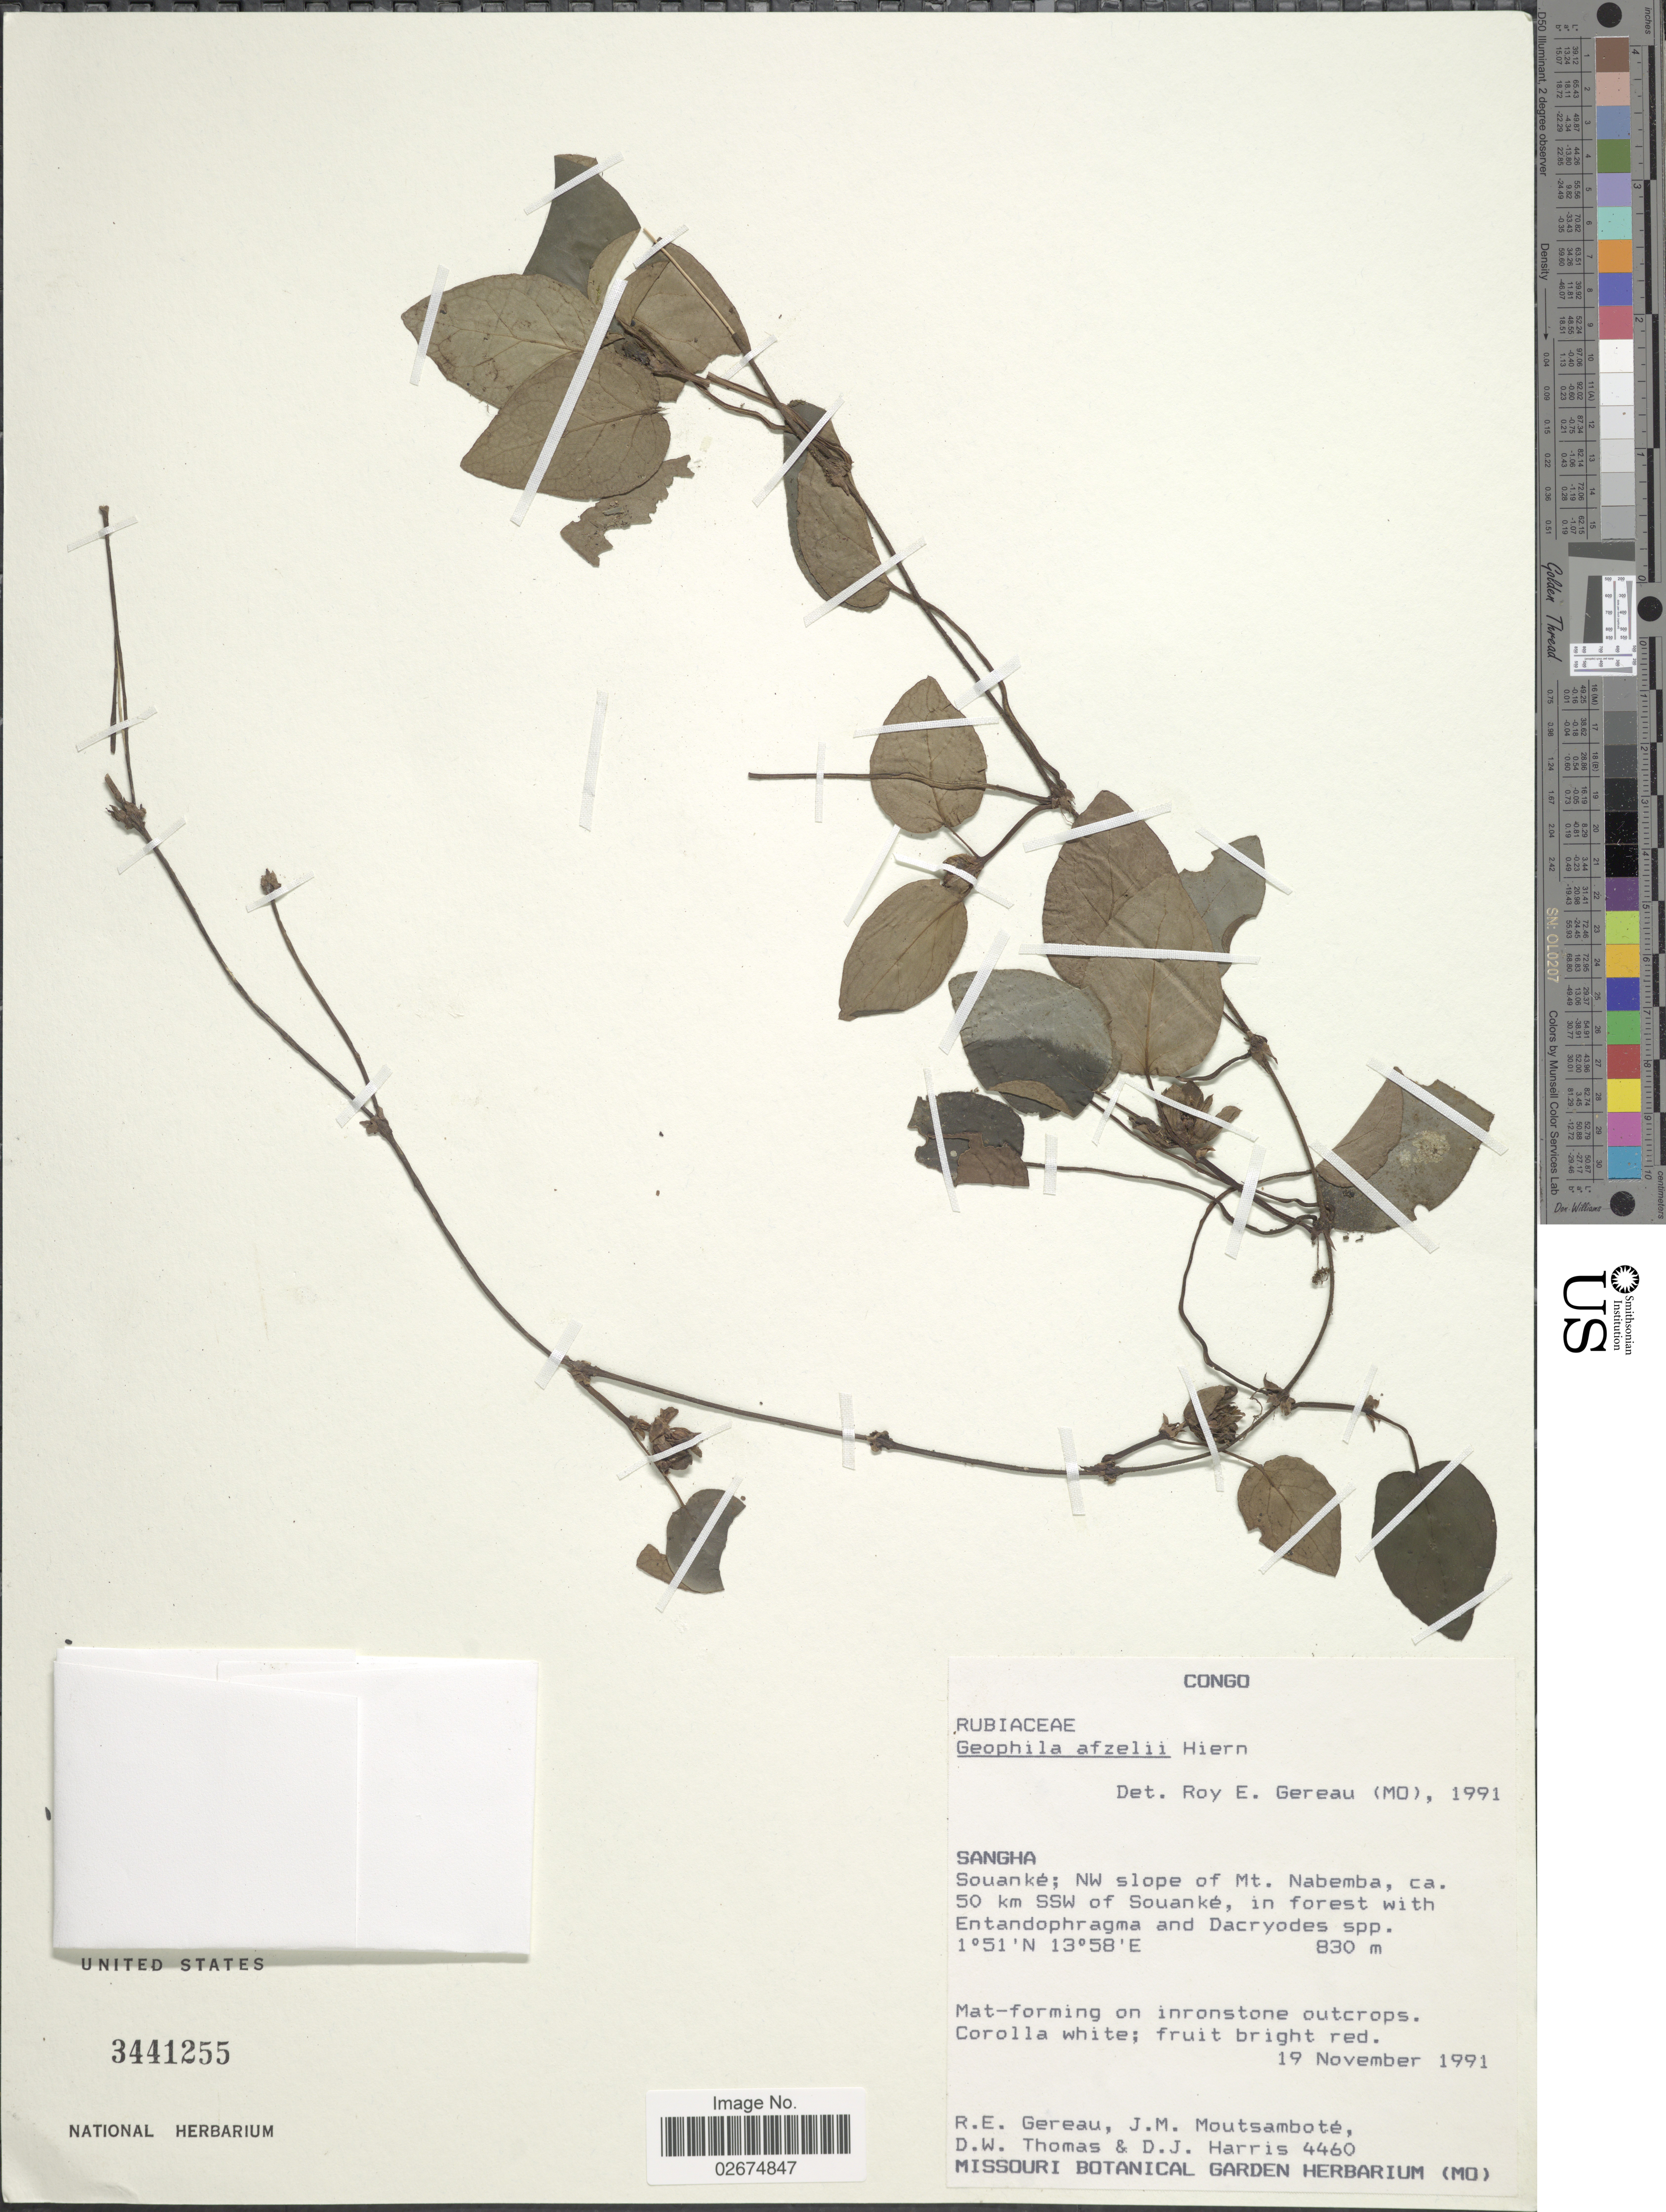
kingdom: Plantae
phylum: Tracheophyta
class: Magnoliopsida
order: Gentianales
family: Rubiaceae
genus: Geophila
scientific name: Geophila afzelii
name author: Hiern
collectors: R. Gereau, J. Moutsambote & D. W. Thomas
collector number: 4460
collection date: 1991-11-19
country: Congo, Republic of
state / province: Sangha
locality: Souanké; NW slope of Mt. Nabemba, ca. 50 km SSW of Souanké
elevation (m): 830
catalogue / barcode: US 3441255